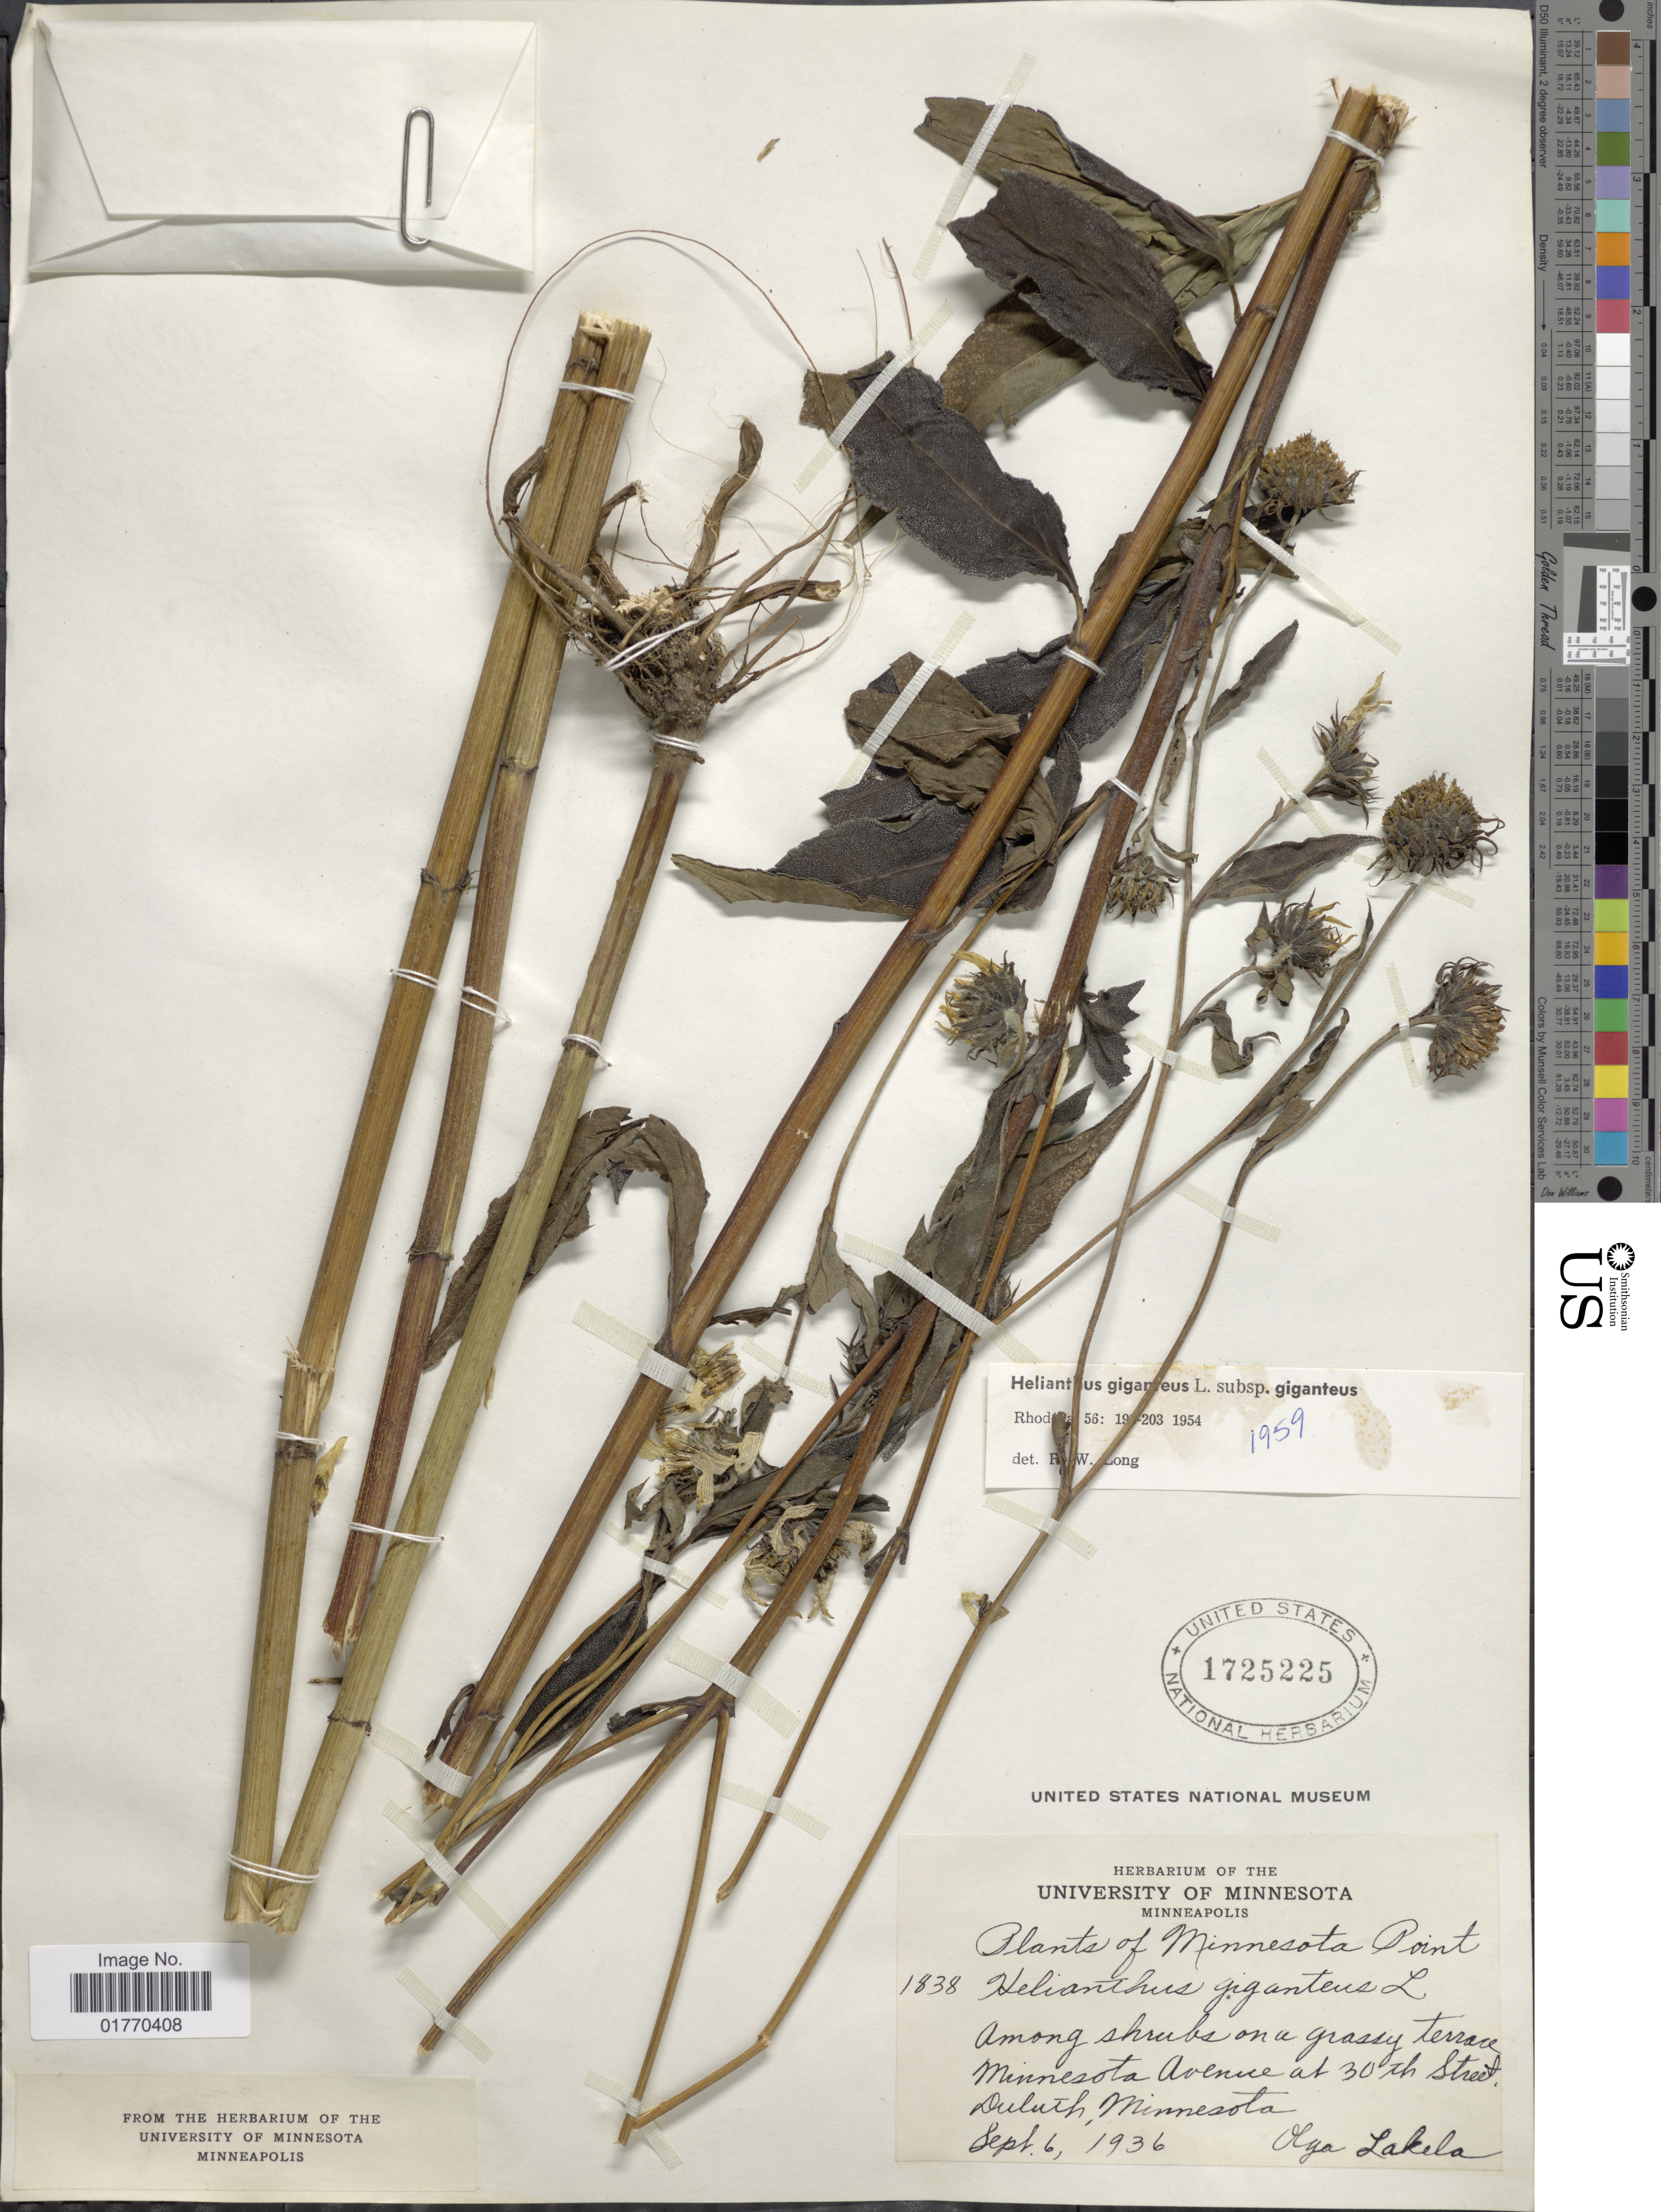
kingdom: Plantae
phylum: Tracheophyta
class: Magnoliopsida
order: Asterales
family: Asteraceae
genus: Helianthus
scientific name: Helianthus giganteus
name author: L.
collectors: O. K. Lakela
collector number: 1838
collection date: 1935-09-06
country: United States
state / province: Minnesota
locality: Minneapolis, Among shrubs on a grassy terrace, Minnesota Avenue at 30th street, Duluth, Minnesota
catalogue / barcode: US 1725225